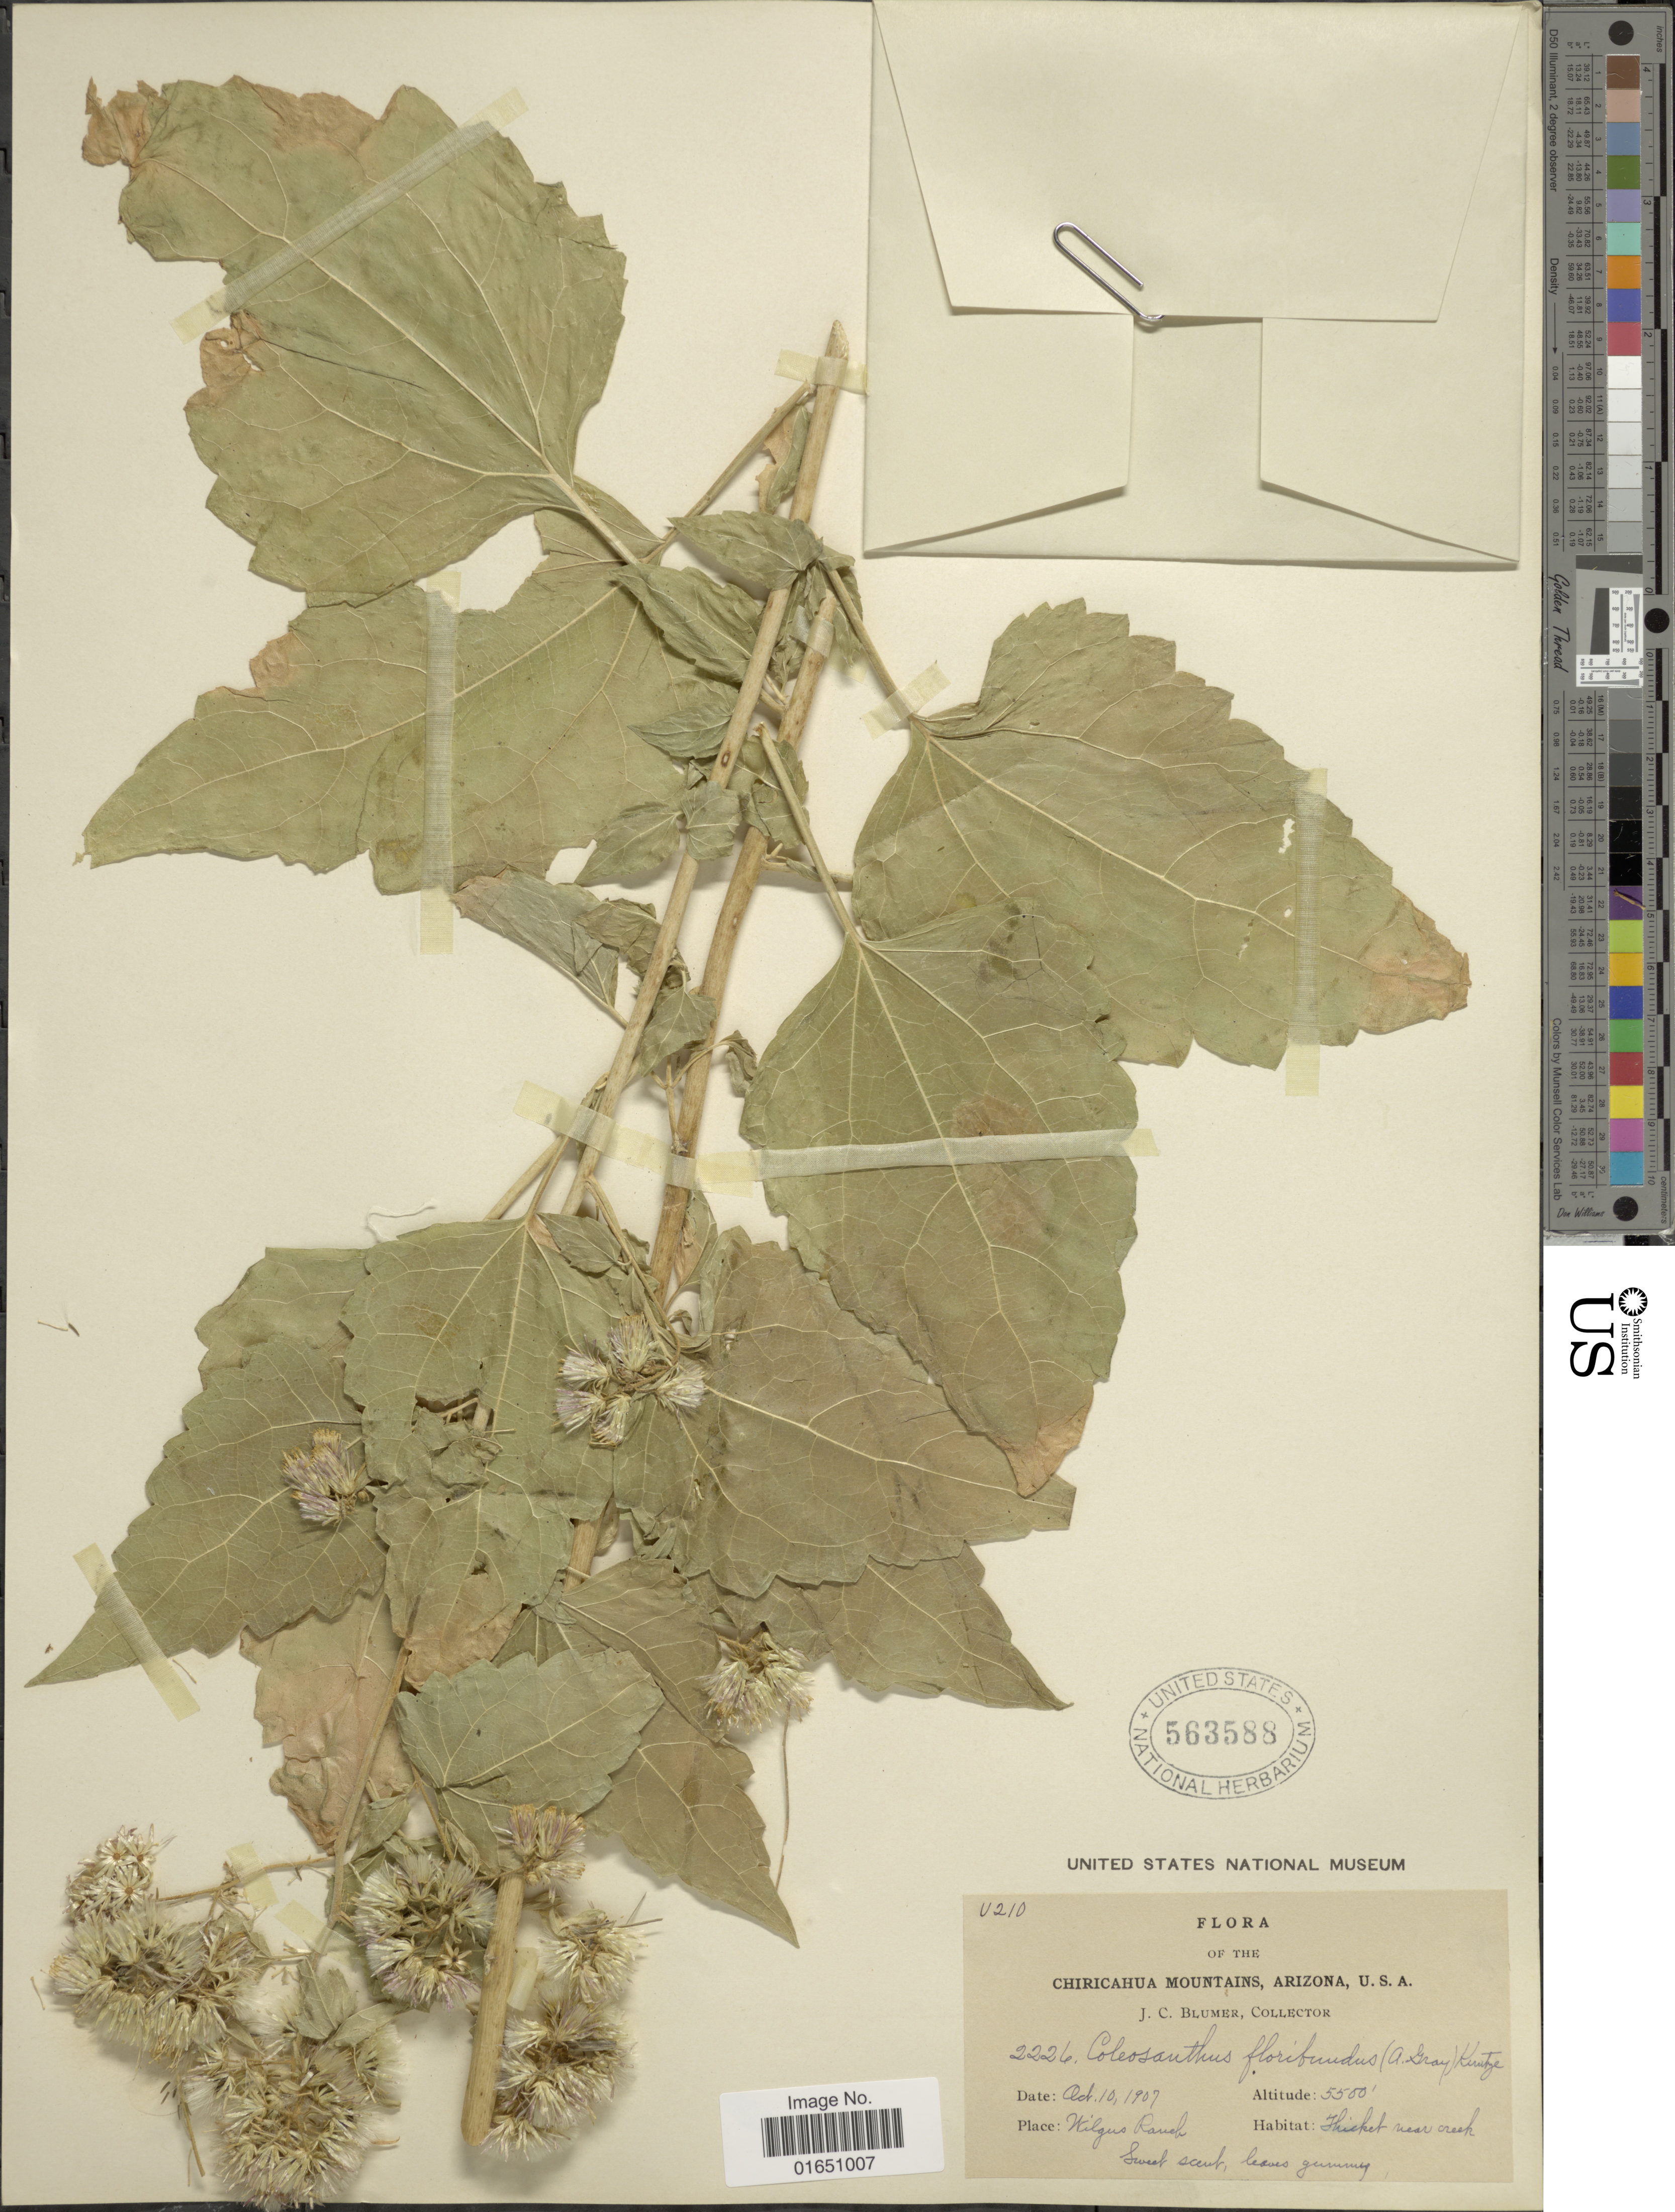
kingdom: Plantae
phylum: Tracheophyta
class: Magnoliopsida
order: Asterales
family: Asteraceae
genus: Brickellia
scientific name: Brickellia floribunda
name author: A. Gray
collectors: J. C. Blumer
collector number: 2226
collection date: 1907-10-10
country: United States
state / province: Arizona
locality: Chiricahua Mountains, Arizona, Wilgus Ranch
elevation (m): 1676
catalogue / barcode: US 563588